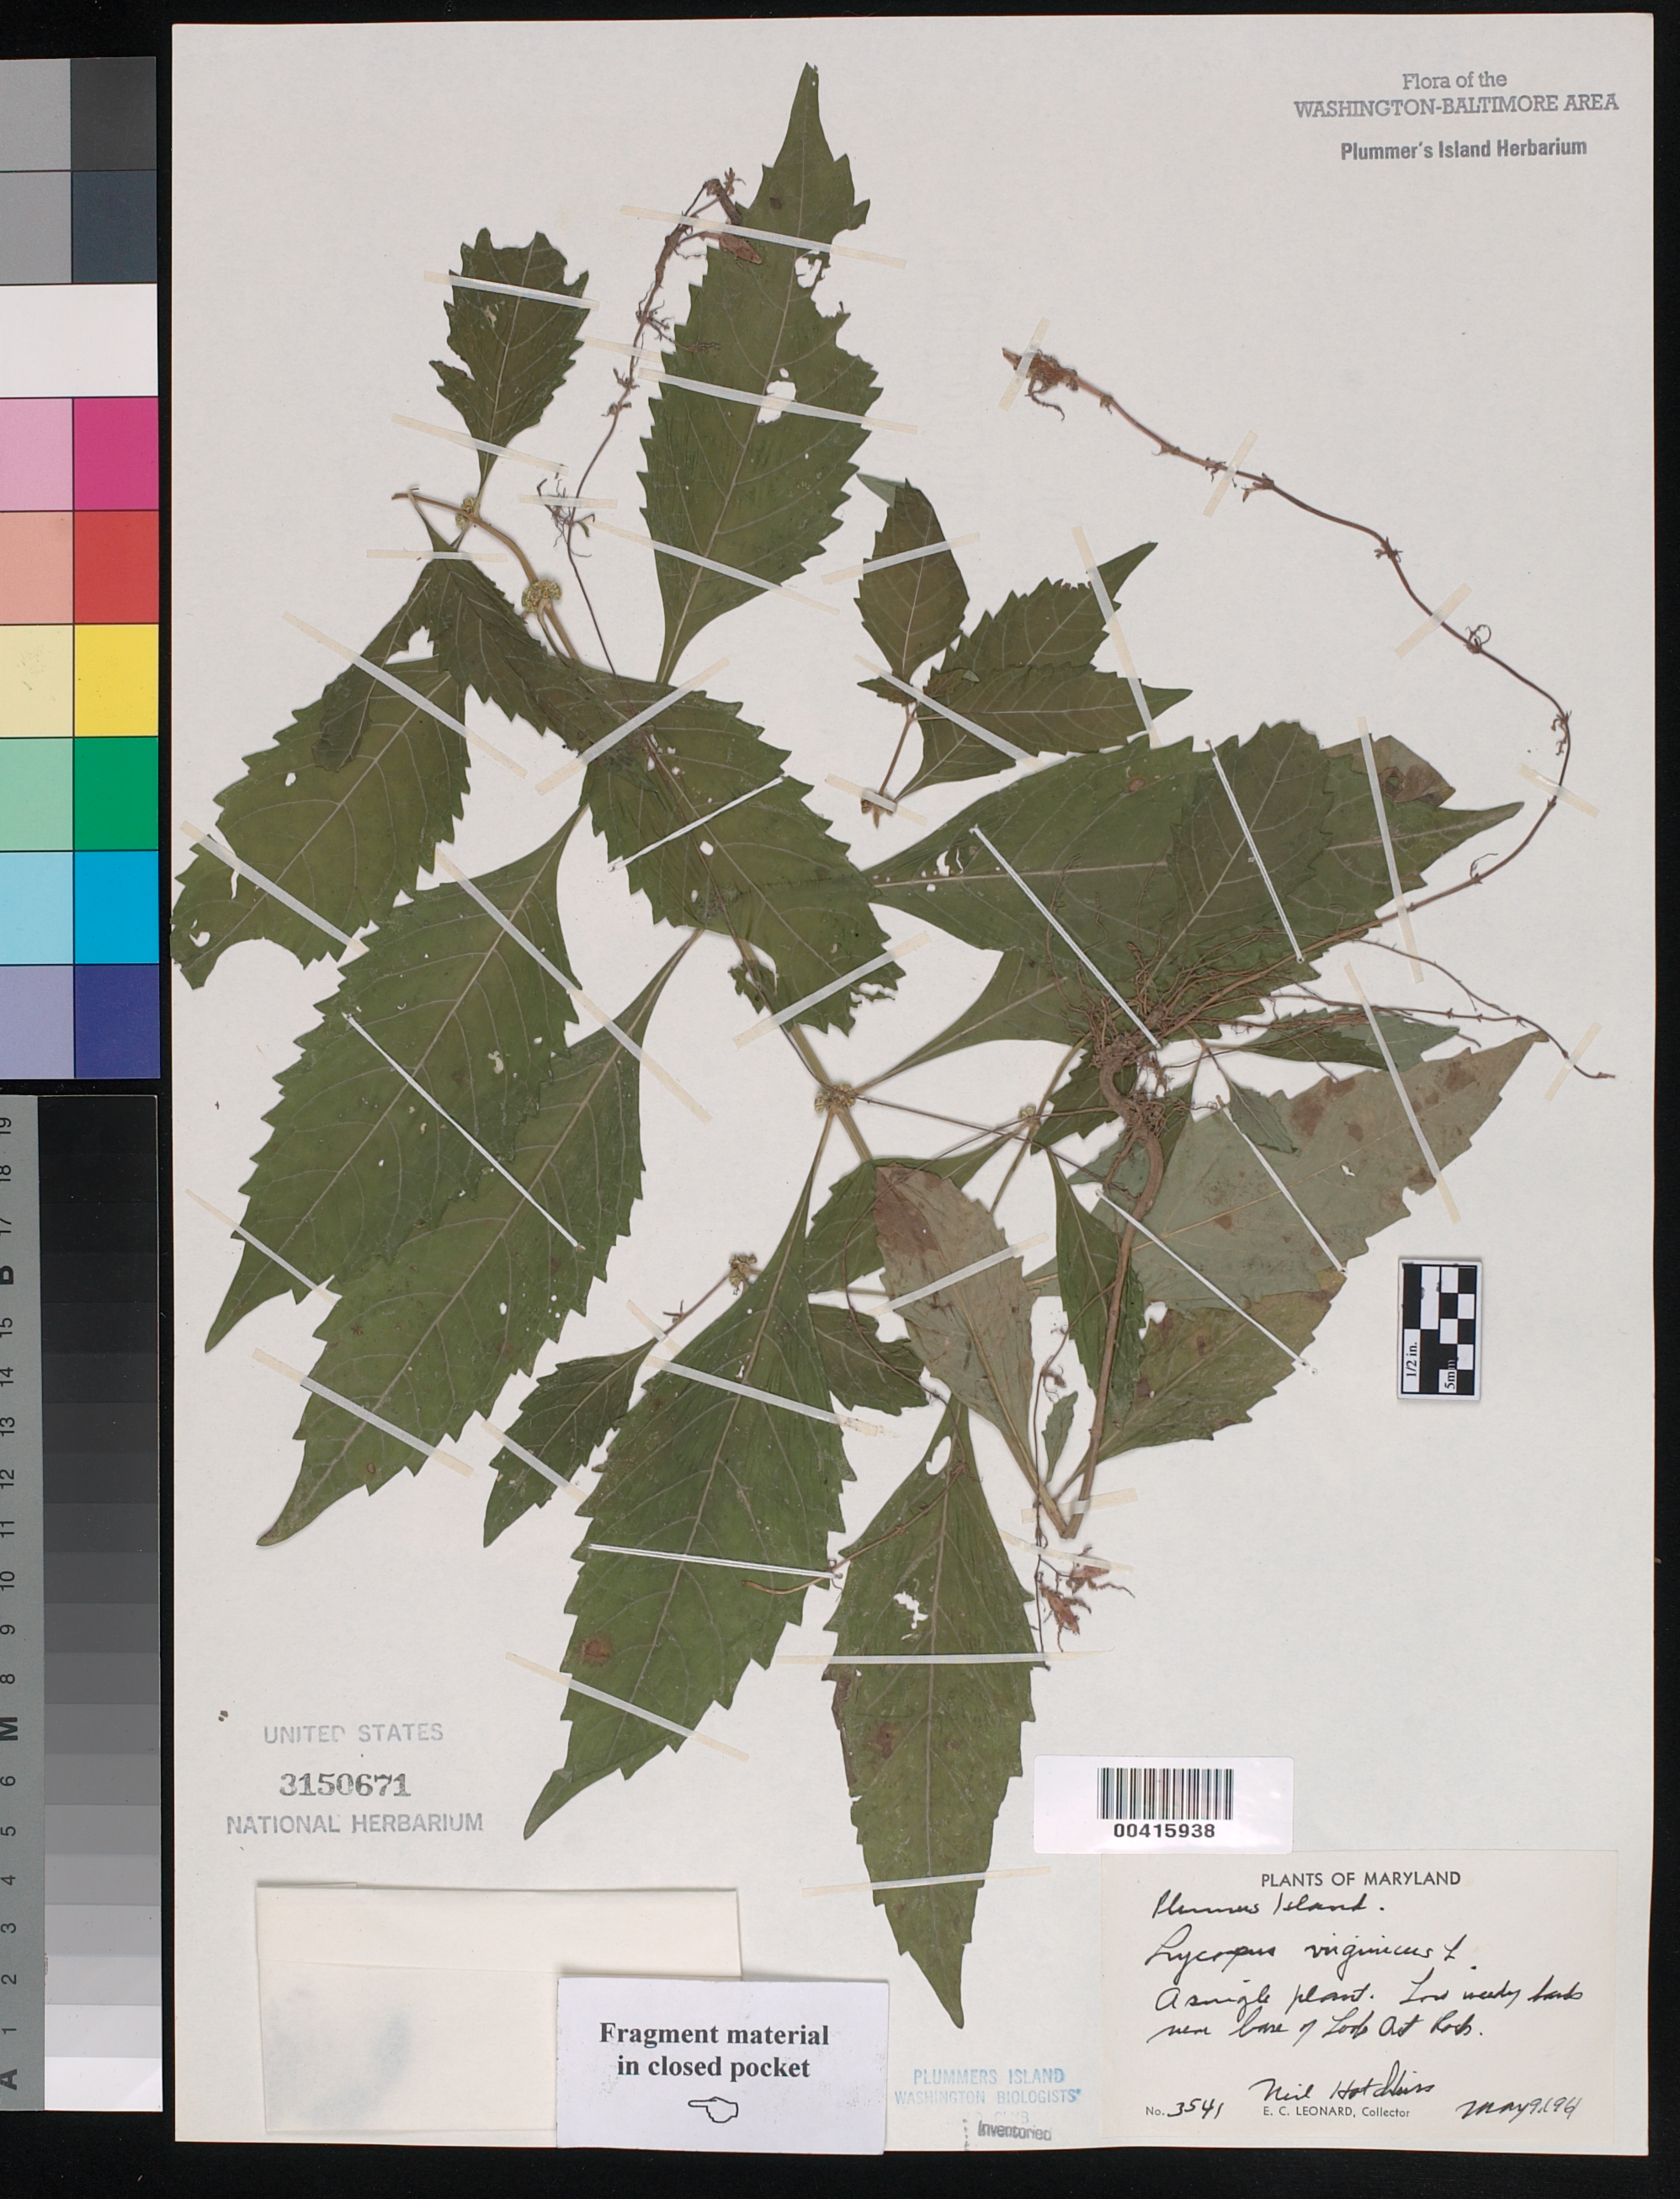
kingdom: Plantae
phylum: Tracheophyta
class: Magnoliopsida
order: Lamiales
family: Lamiaceae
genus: Lycopus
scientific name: Lycopus virginicus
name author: L.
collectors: E. C. Leonard & N. Hotchkiss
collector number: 3541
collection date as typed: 09 May 1961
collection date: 1961-05-09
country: United States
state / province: Maryland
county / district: Montgomery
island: Plummers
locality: Plummer's Island; near base of Outlook Rock C. & O. Canal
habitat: Low weedy bank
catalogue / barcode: US 3150671